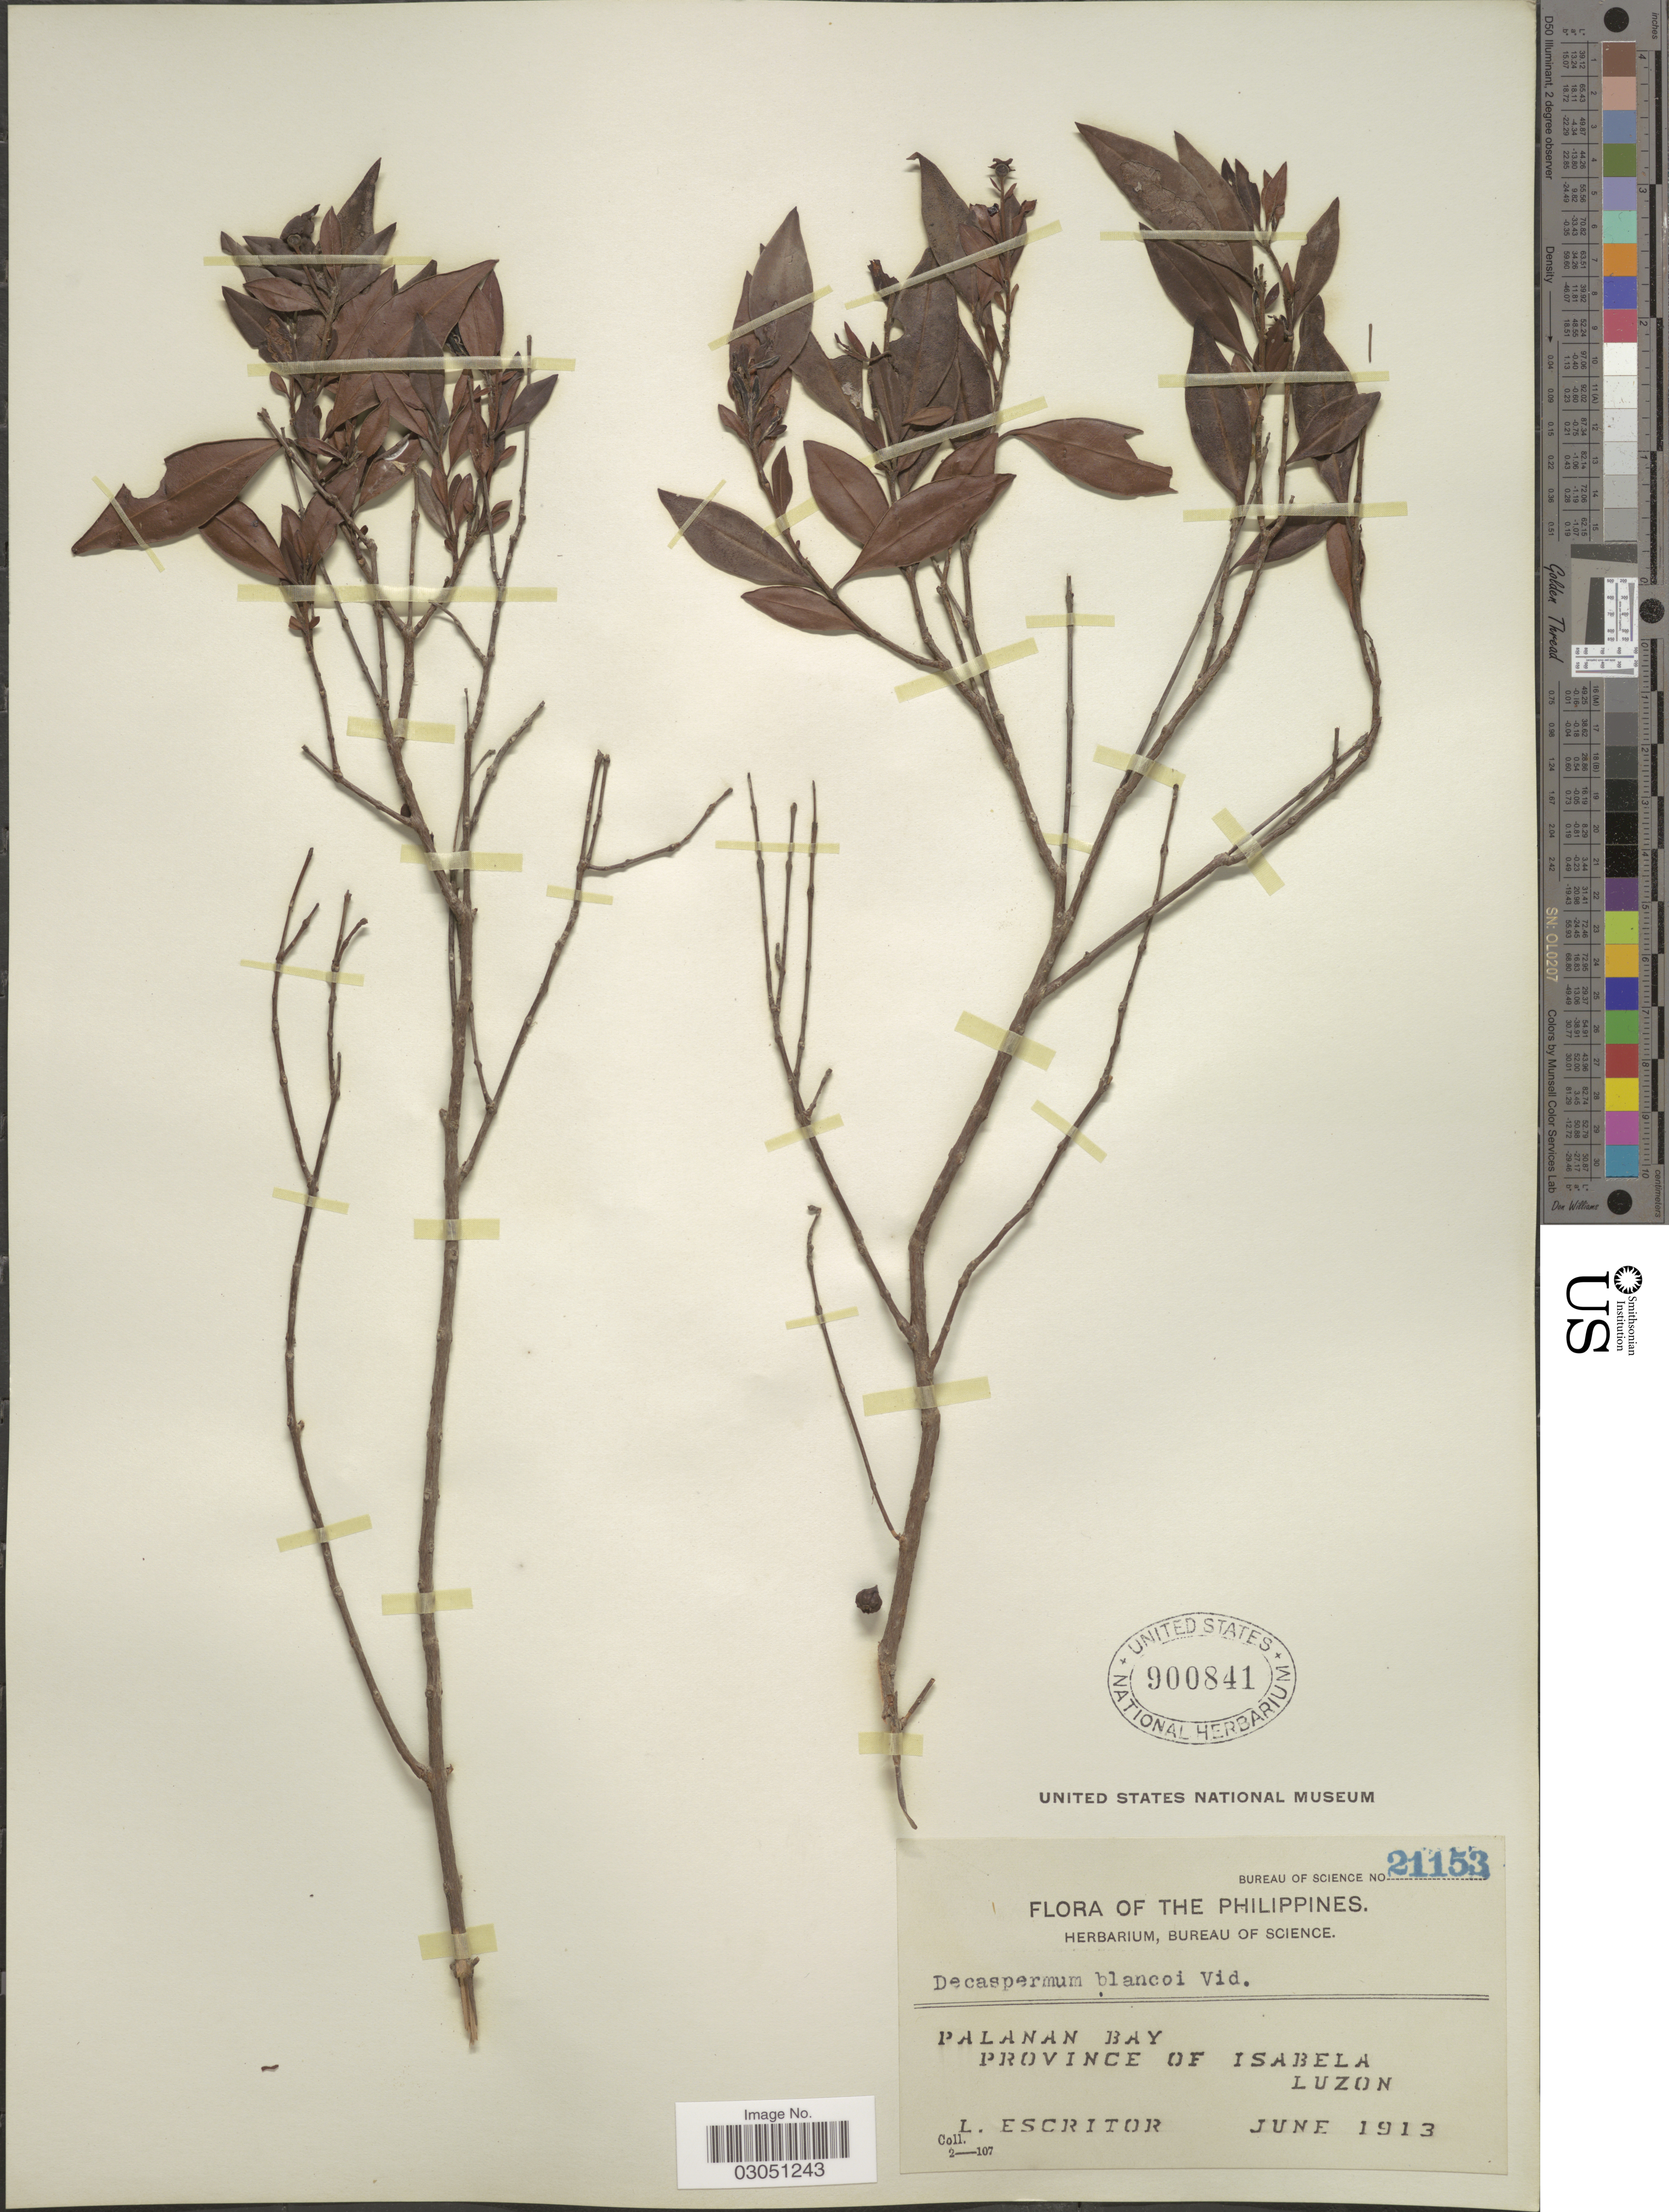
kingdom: Plantae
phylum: Tracheophyta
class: Magnoliopsida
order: Myrtales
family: Myrtaceae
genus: Decaspermum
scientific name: Decaspermum blancoi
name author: Vidal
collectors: L. Escritor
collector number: Bureau of science 21153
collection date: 1913-06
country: Philippines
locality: Palanan Bay, Province of Isabela, Luzon.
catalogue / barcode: US 900841